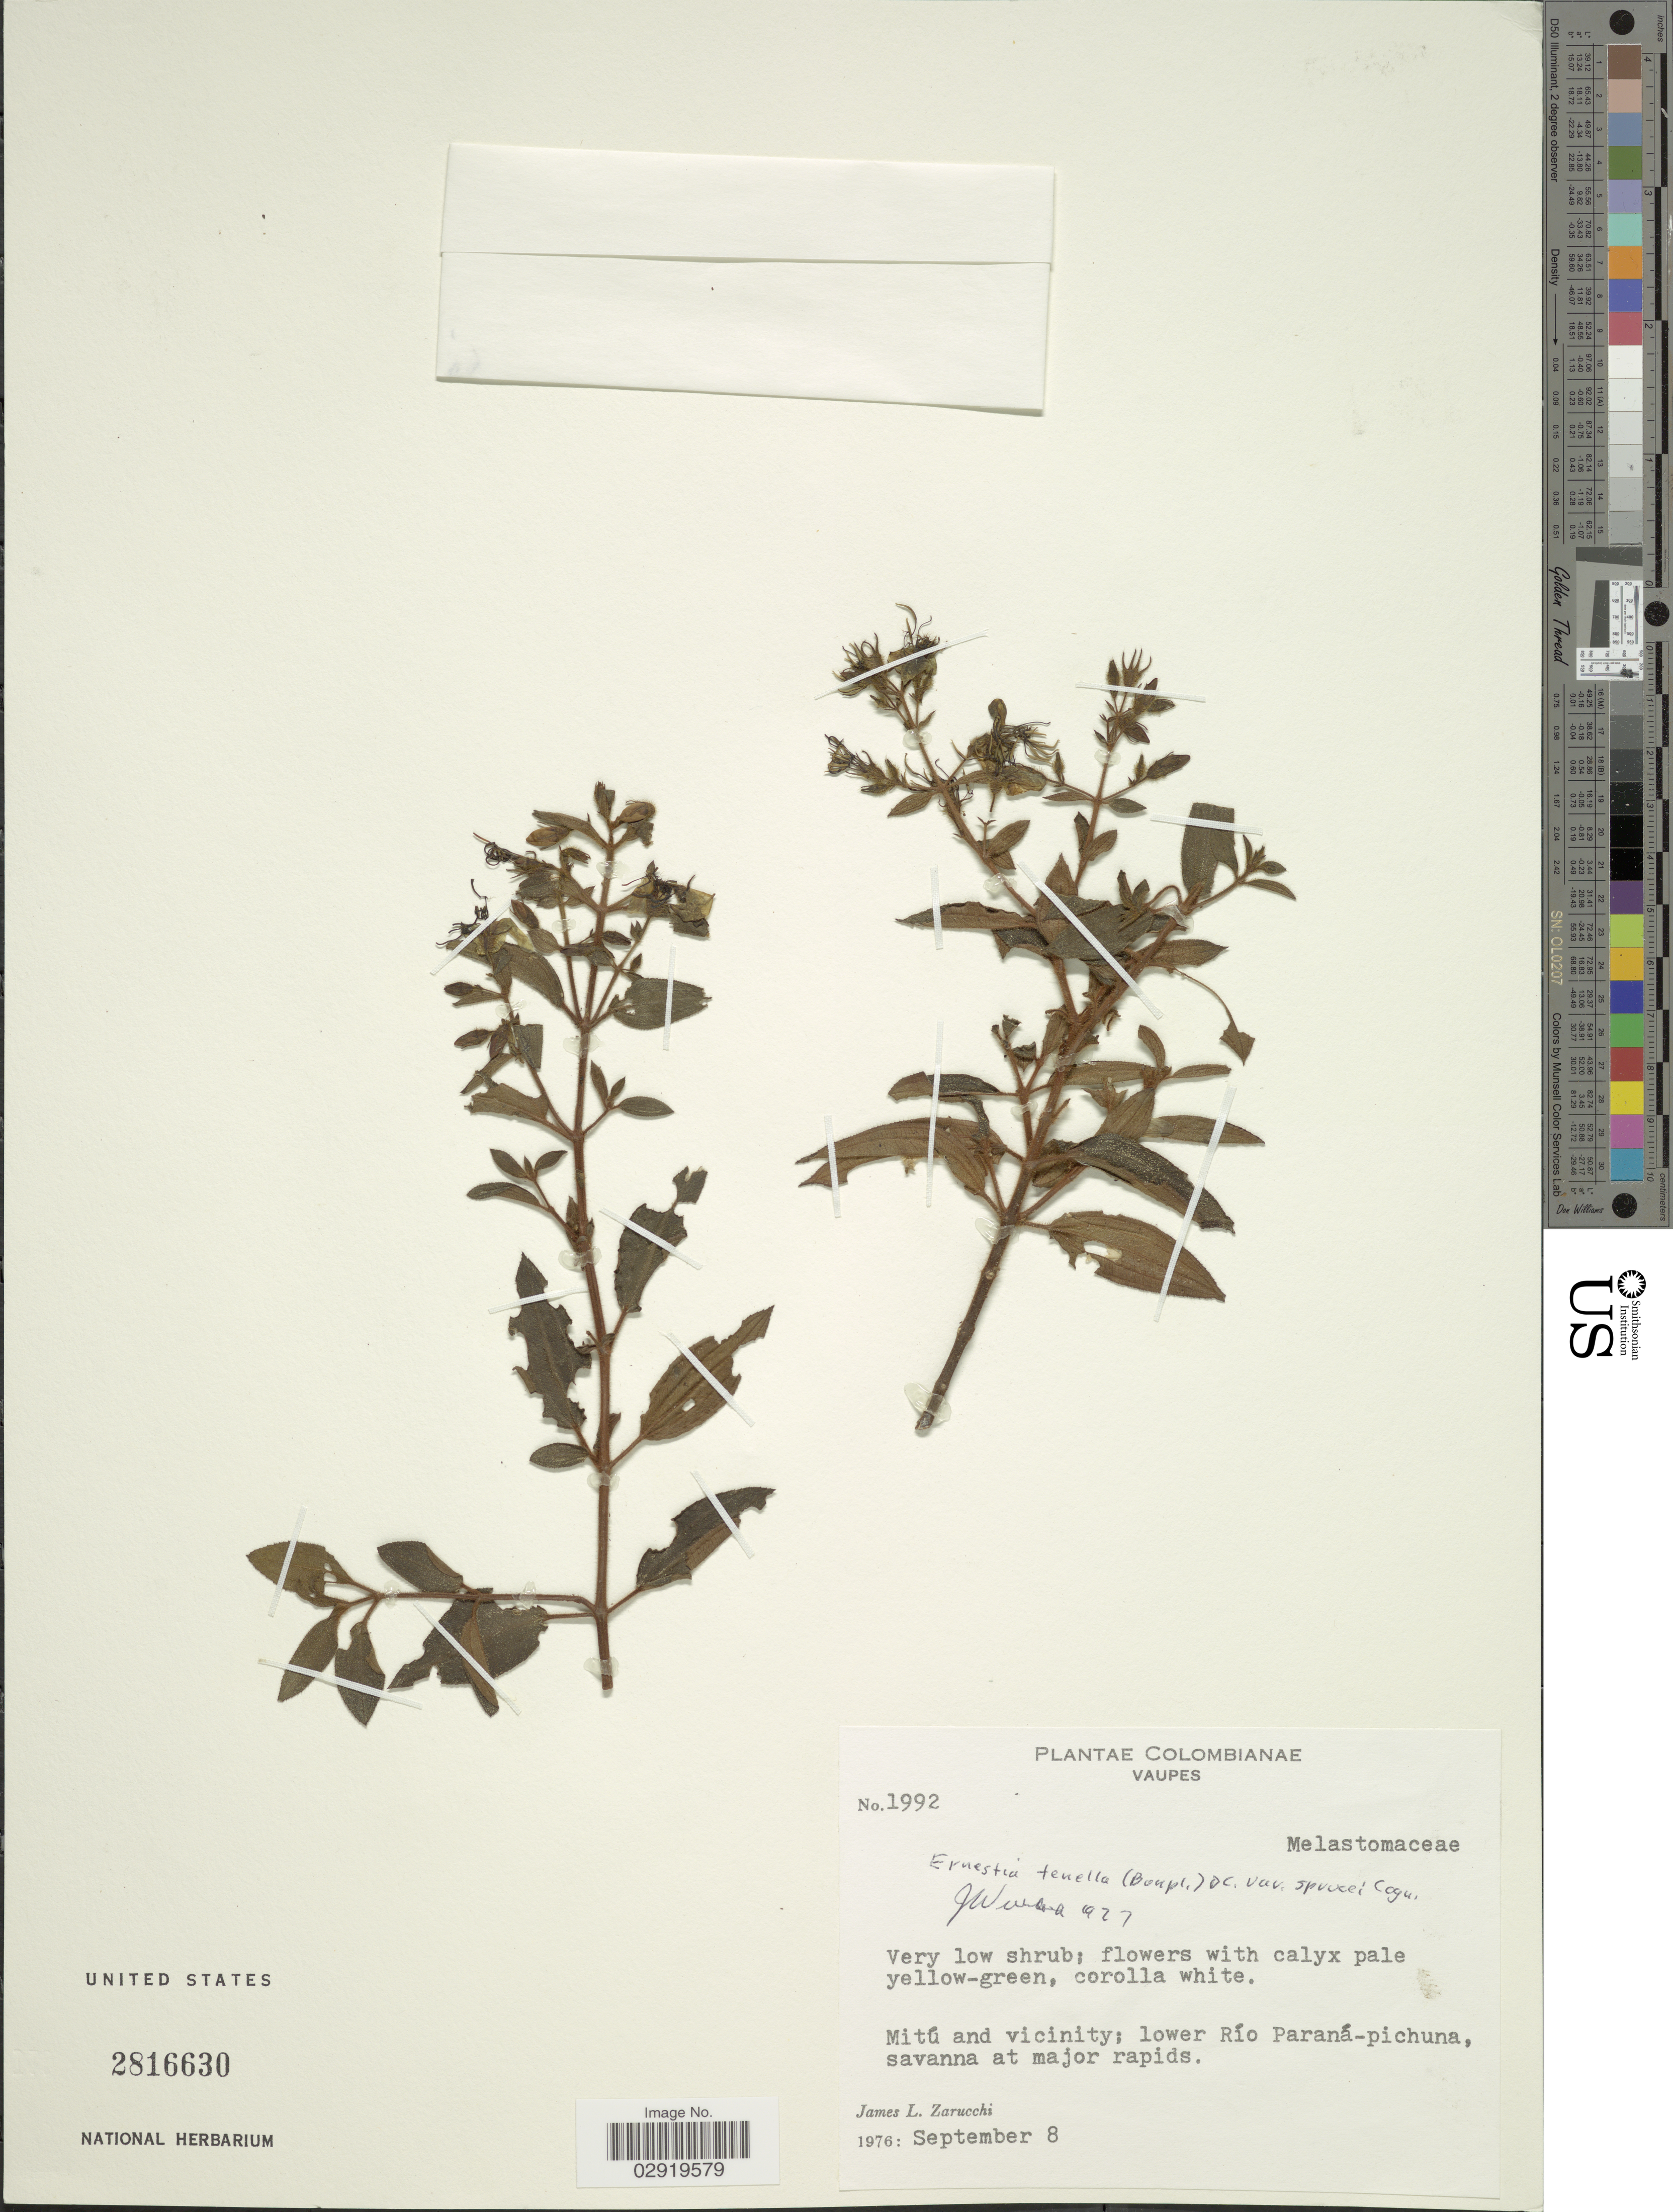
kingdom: Plantae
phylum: Tracheophyta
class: Magnoliopsida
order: Myrtales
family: Melastomataceae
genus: Ernestia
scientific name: Ernestia tenella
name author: (Bonpl.) DC.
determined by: Nunes da Silva, Diego, (RB), Jardim Botanico do Rio de Janeiro - Herbario (BRAZIL)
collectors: J. L. Zarucchi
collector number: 1992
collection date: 1976-09-08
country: Colombia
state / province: Vaupés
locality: Mitú and vicinity; lower Río Paraná-pichuna.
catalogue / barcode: US 2816630